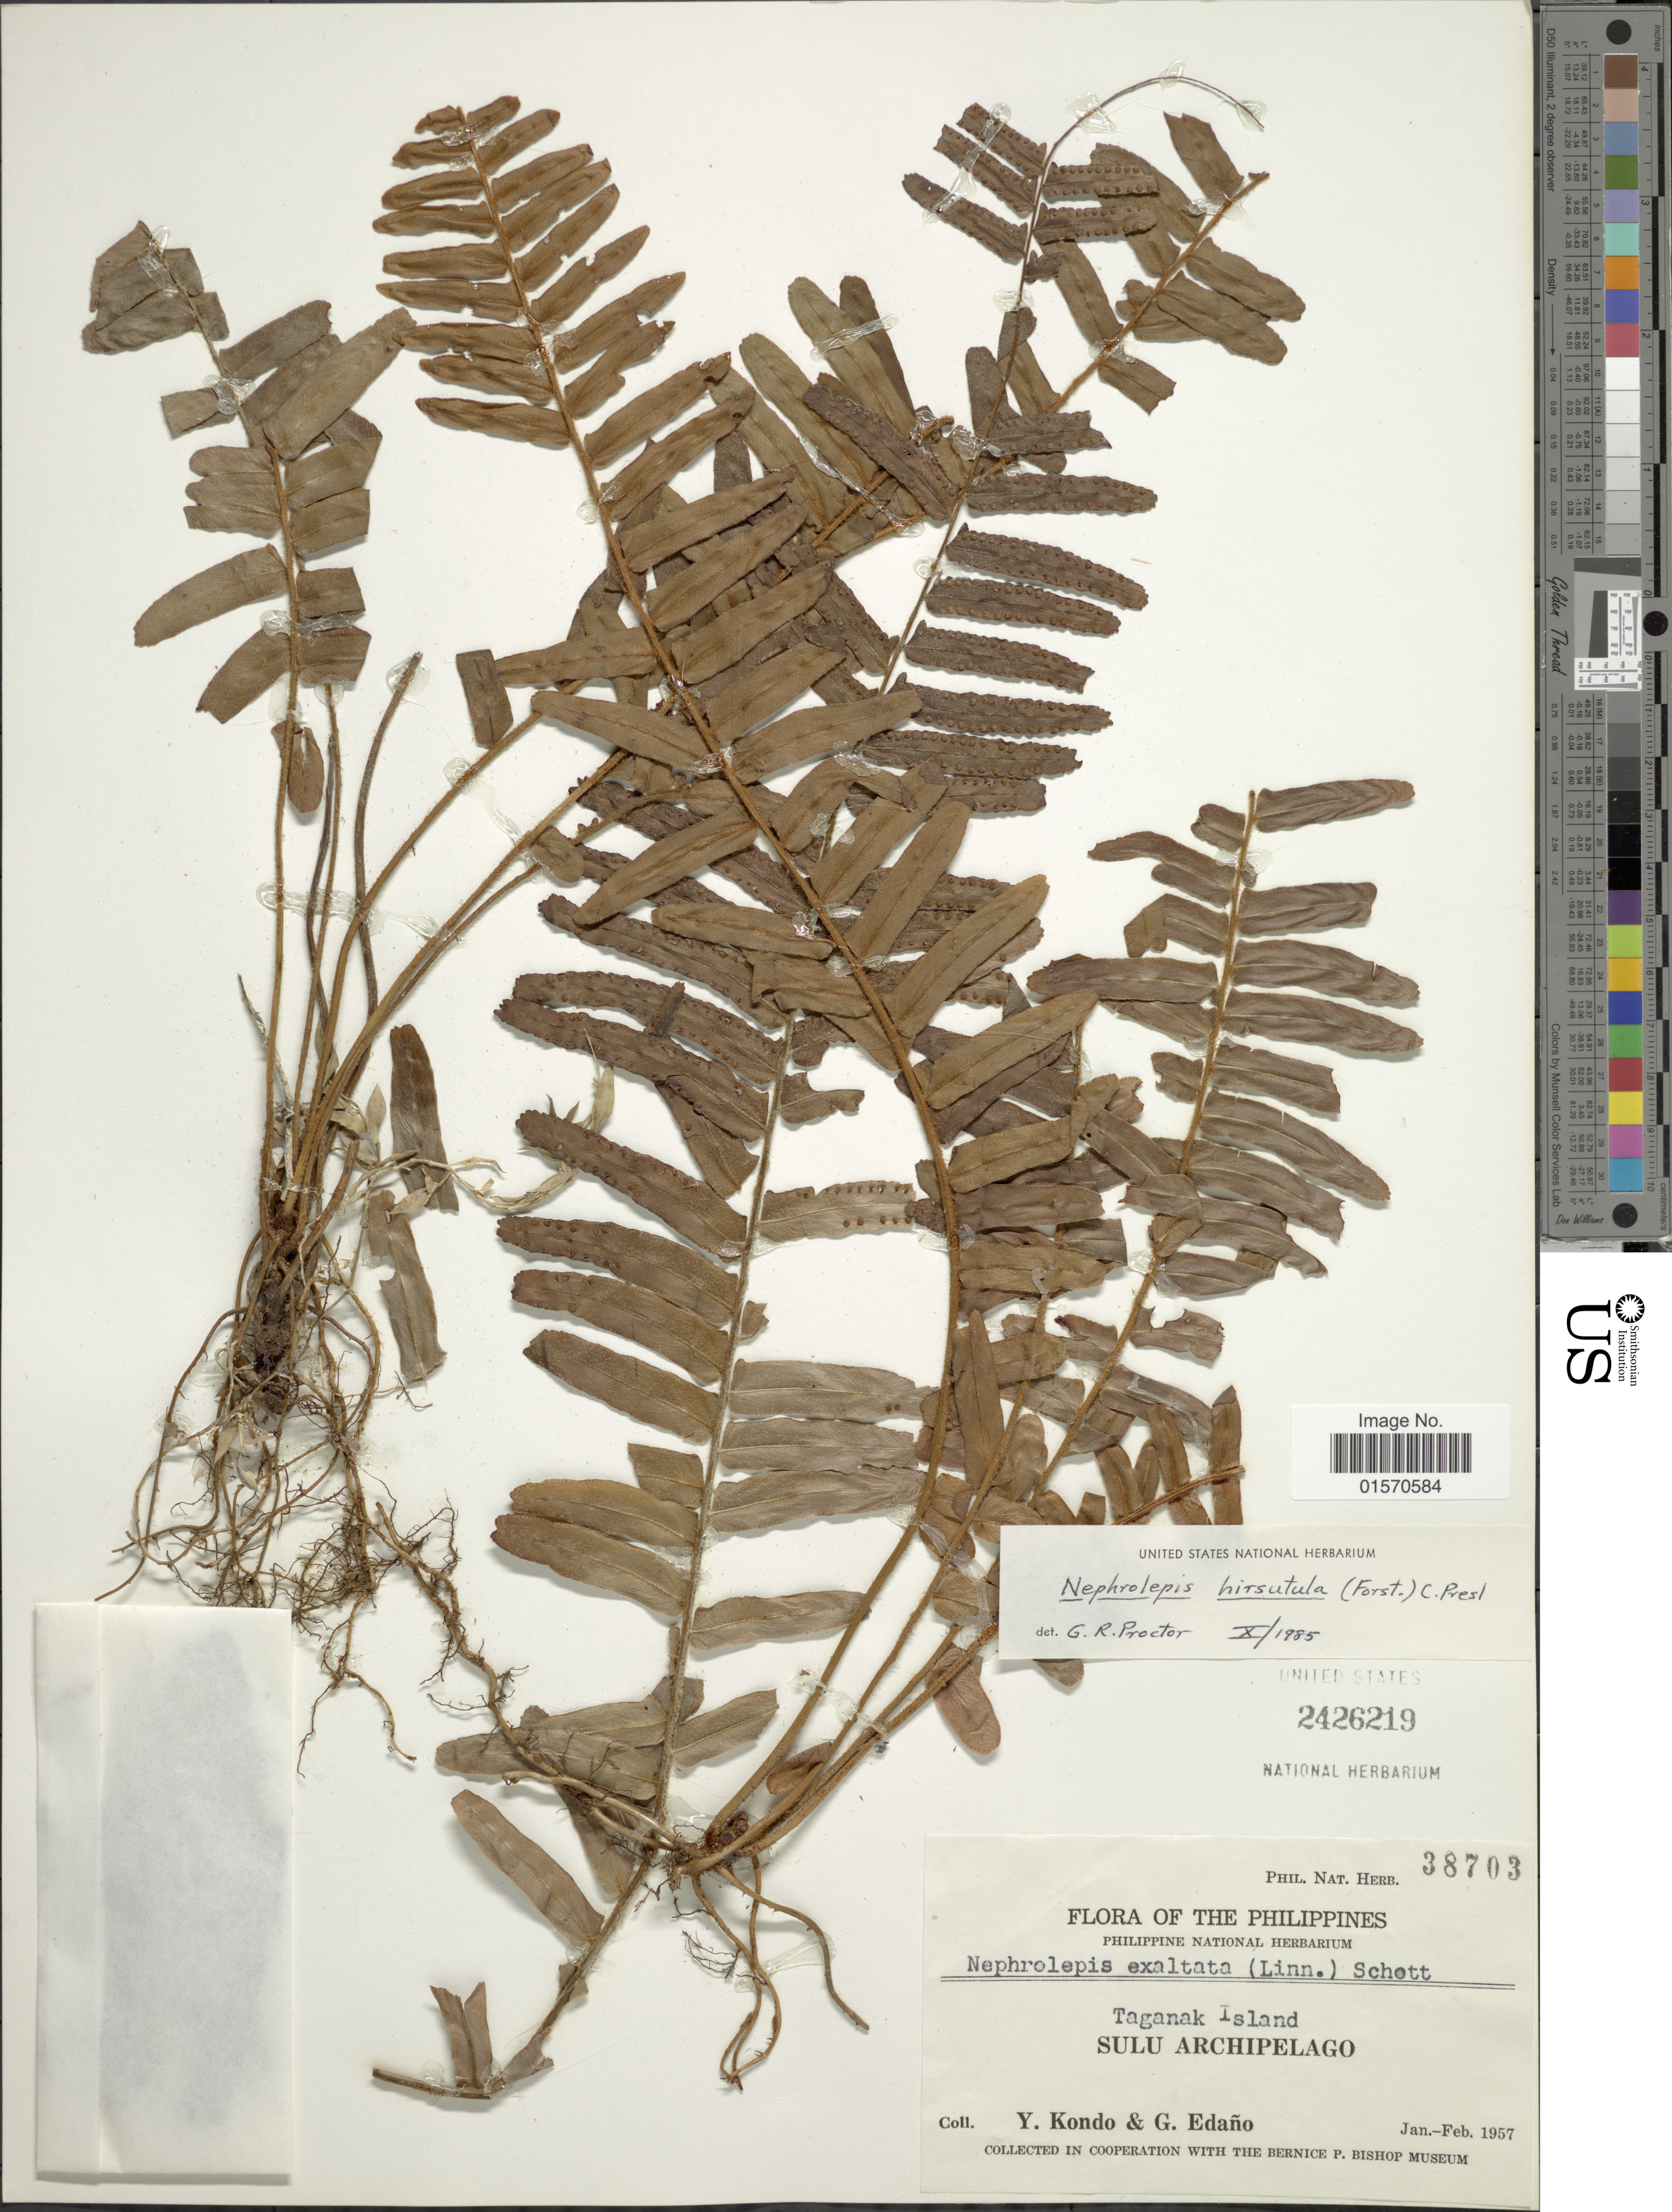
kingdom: Plantae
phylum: Tracheophyta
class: Polypodiopsida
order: Polypodiales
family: Nephrolepidaceae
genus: Nephrolepis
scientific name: Nephrolepis hirsutula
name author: (G. Forst.) C. Presl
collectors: Y. Kondo & G. Edaño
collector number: Phil. Nat. Herb. 38703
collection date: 1957-01/1957-02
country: Philippines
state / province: Muslim Mindanao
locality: Taganak Island. Sulu Archipelago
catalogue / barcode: US 2426219